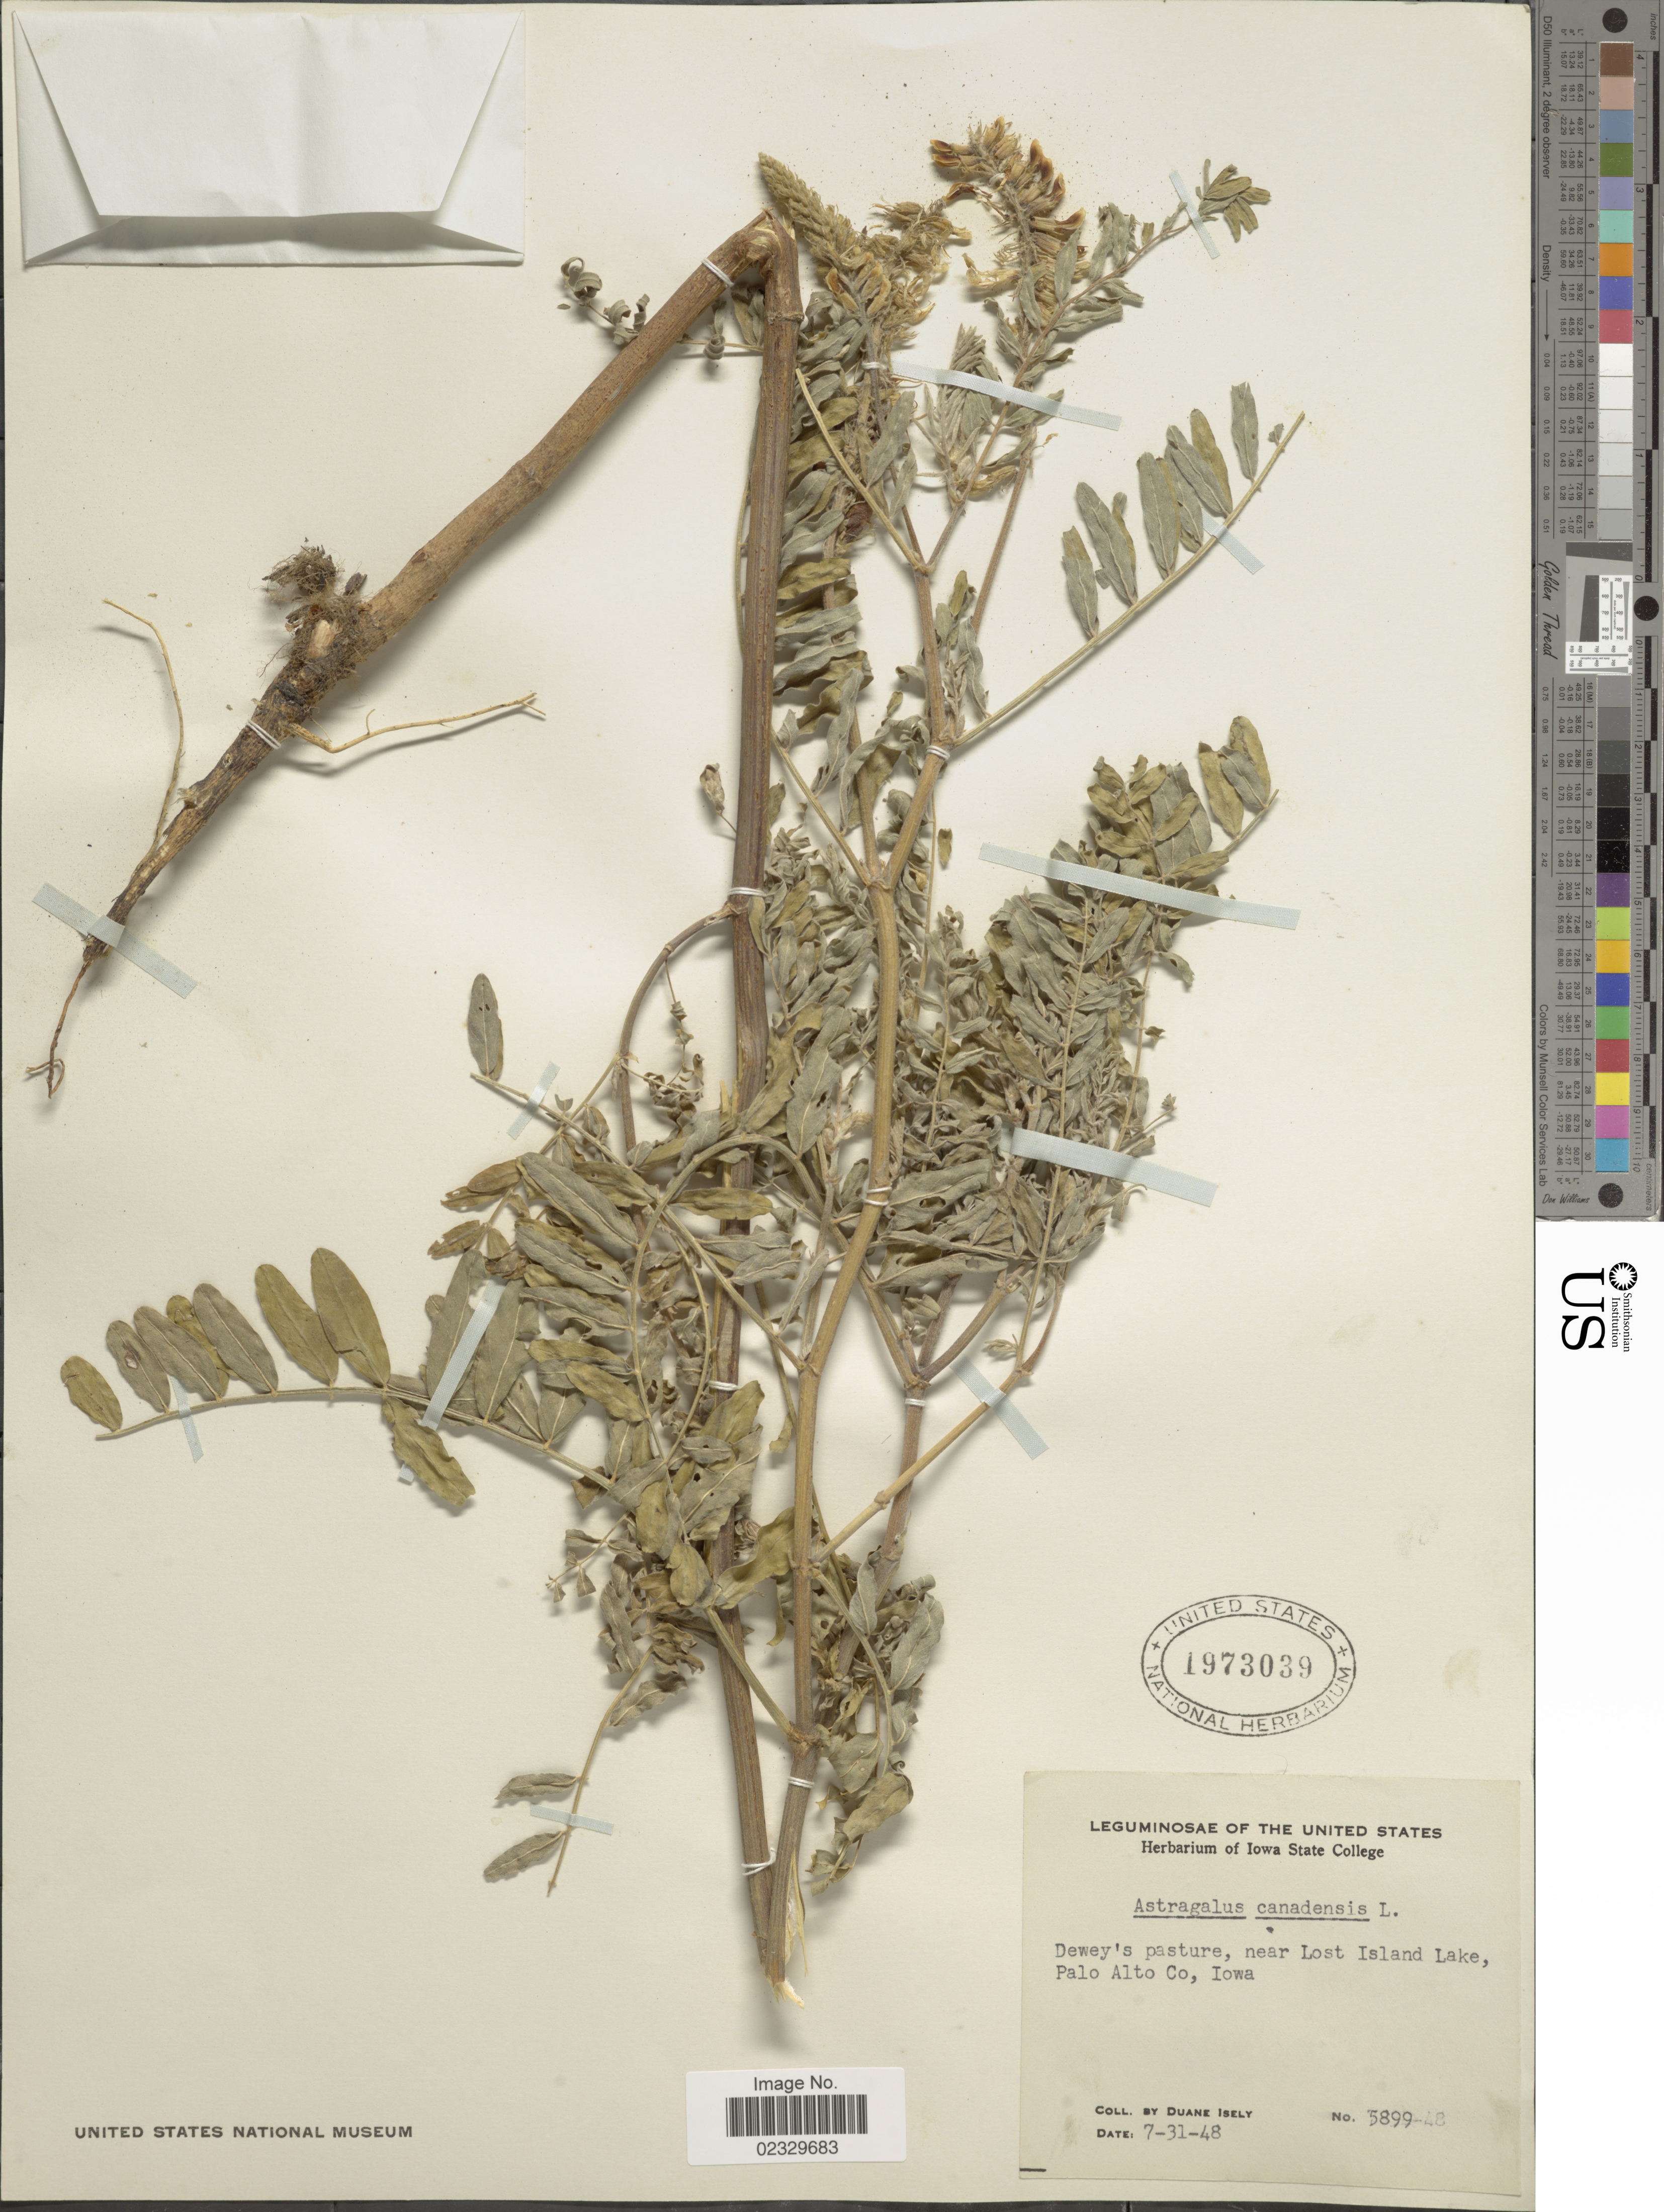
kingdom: Plantae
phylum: Tracheophyta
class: Magnoliopsida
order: Fabales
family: Fabaceae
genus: Astragalus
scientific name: Astragalus canadensis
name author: L.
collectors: D. Isely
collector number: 5899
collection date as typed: Transcribed d/m/y: 31/7/48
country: United States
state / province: Iowa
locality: Dewey's pasture, near Lost Island Lake, Palo Alto Co, Iowa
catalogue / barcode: US 1973039